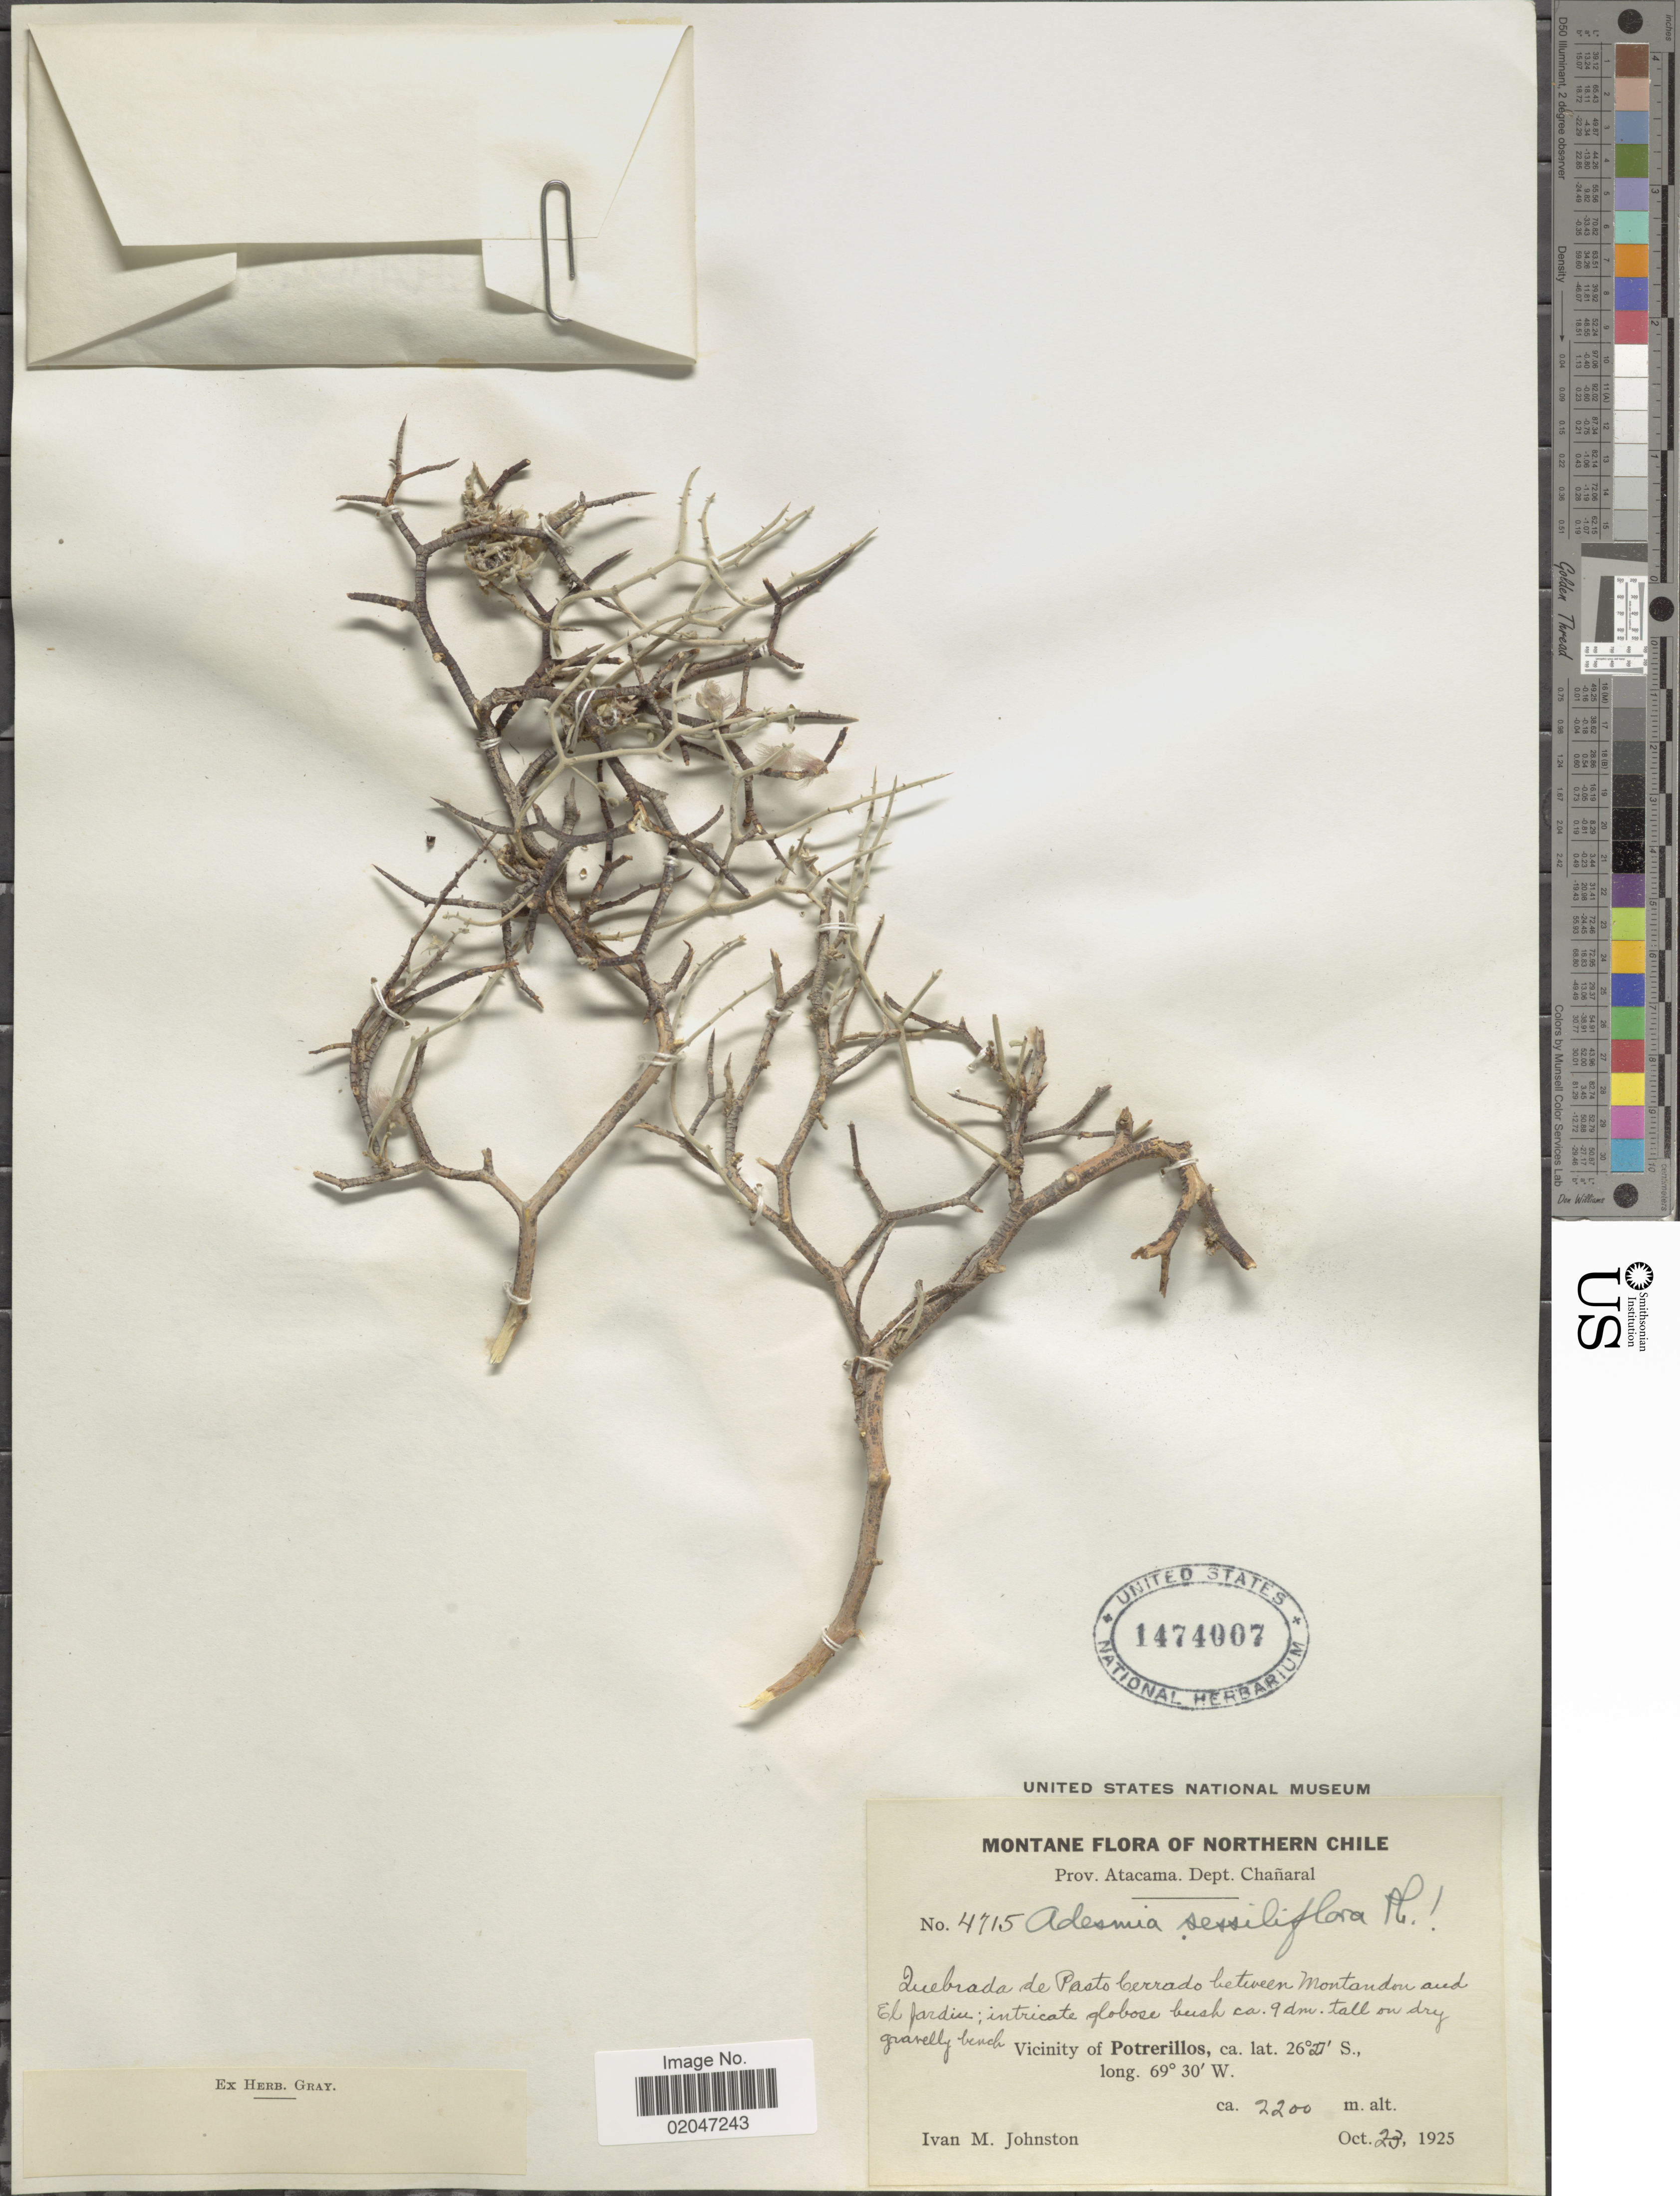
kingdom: Plantae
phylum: Tracheophyta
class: Magnoliopsida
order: Fabales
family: Fabaceae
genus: Adesmia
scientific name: Adesmia sessilifolia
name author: Iganci & Miotto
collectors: I.M. Johnston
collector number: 4715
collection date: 1925-10-23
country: Chile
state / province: Atacama (III)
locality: Montane of Northern Chile, Dept. Chañaral, Quebrada de Pasto Cerrado between Montandon and El Jardin; Vicinity of Potrerillos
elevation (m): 2200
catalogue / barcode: US 1474007